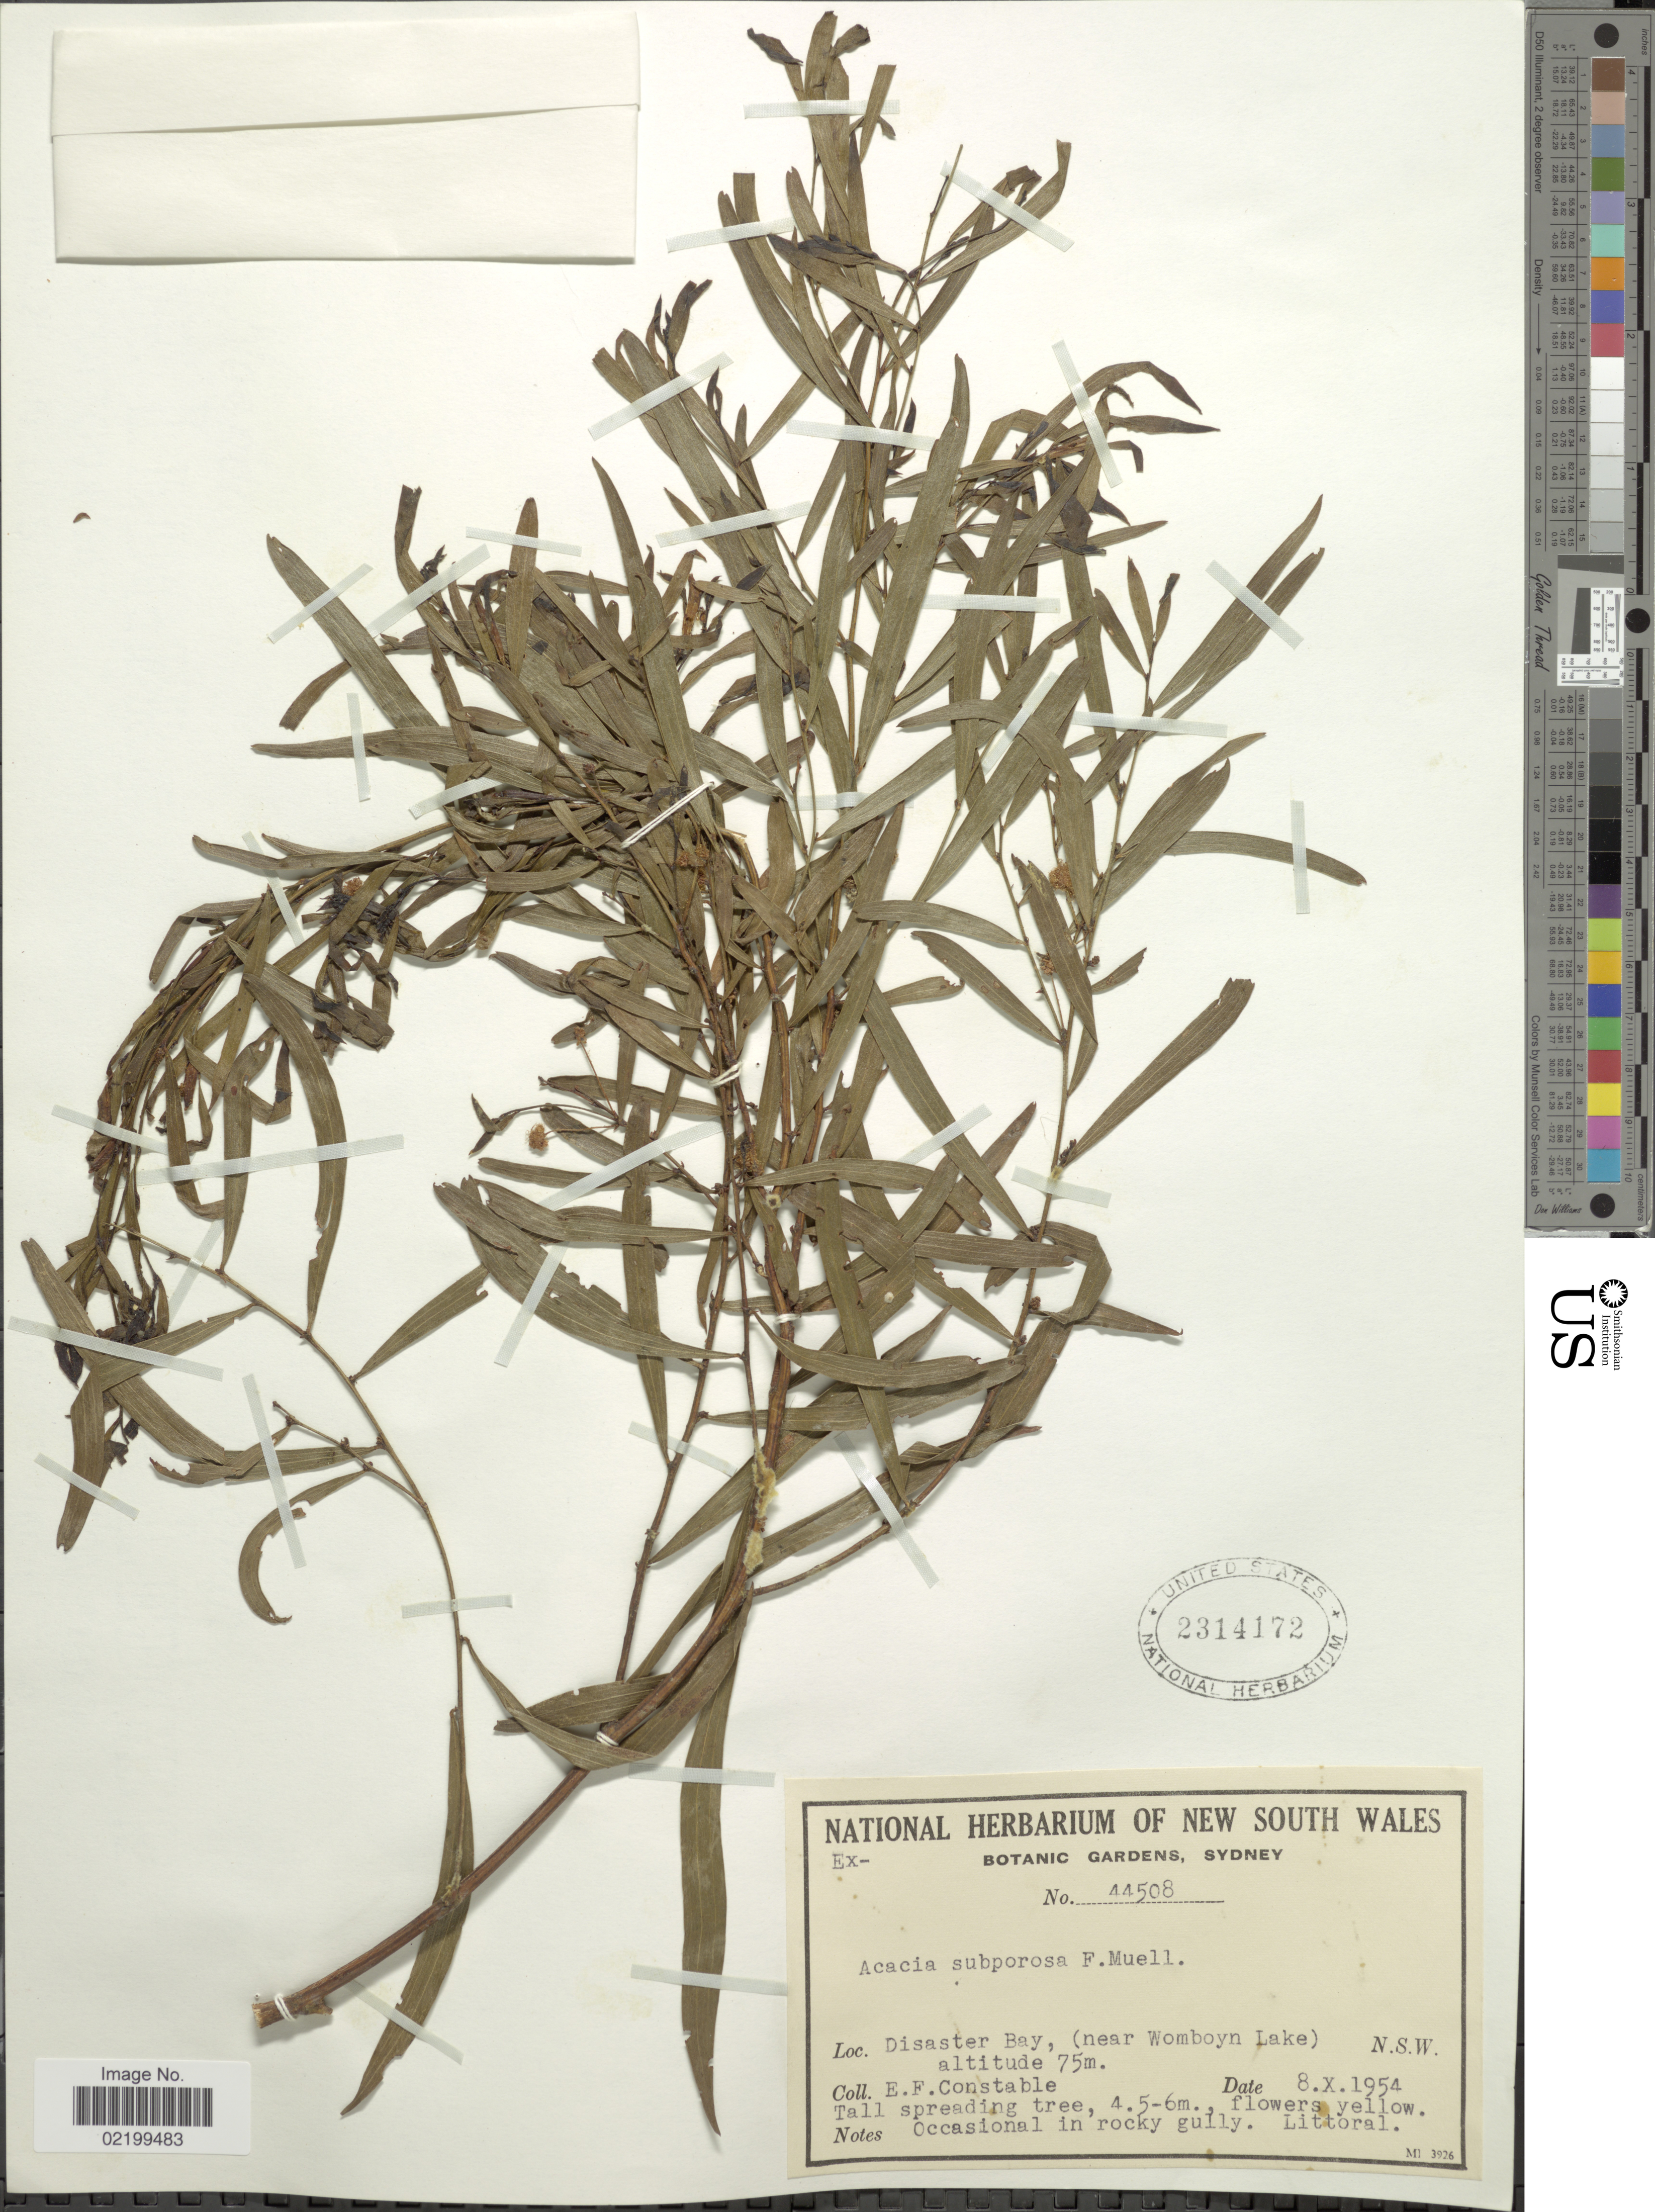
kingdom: Plantae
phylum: Tracheophyta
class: Magnoliopsida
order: Fabales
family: Fabaceae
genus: Acacia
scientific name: Acacia subporosa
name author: F. Muell.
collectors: E. F. Constable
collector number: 44508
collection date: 1954-10-08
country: Australia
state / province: New South Wales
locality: Disaster Bay, (Near Womboyn Lake) N.S.W.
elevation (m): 75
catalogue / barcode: US 2314172